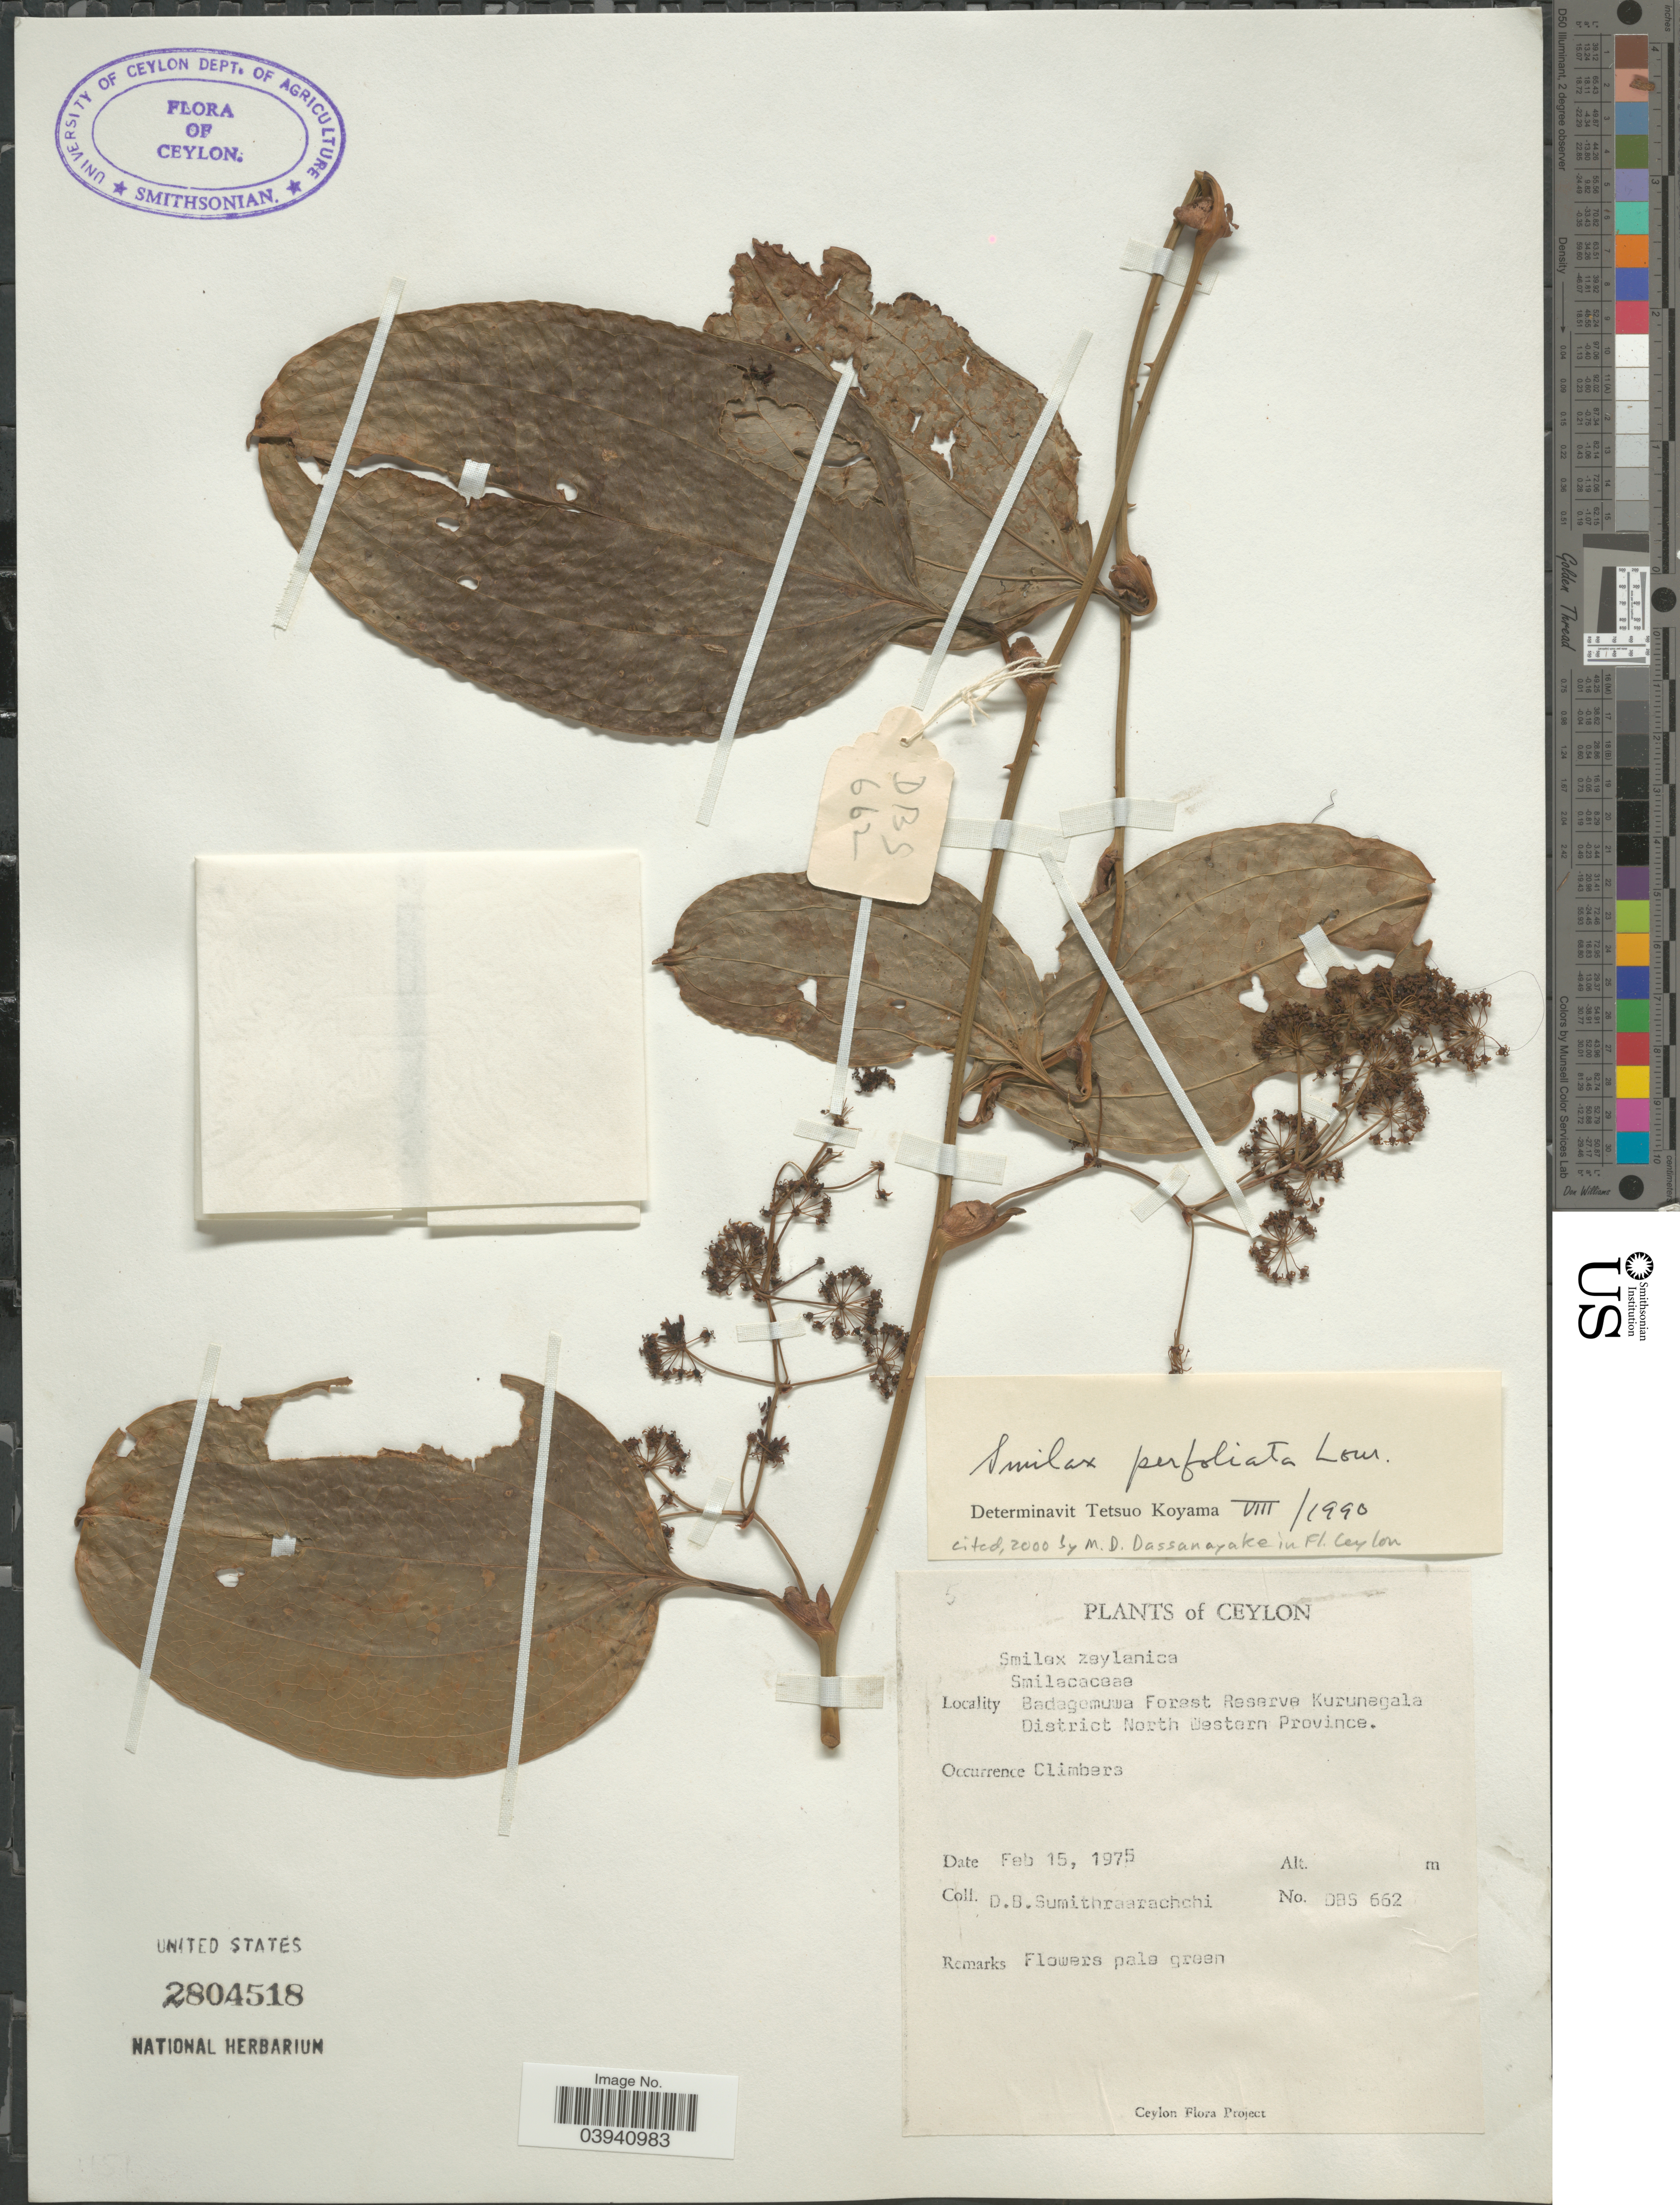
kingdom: Plantae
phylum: Tracheophyta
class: Liliopsida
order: Liliales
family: Smilacaceae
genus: Smilax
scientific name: Smilax perfoliata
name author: Lour.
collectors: D. B. Sumithraarachchi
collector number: DBS662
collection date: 1975-02-15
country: Sri Lanka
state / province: North Western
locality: Ceylon. Badagemuwa Forest Reserve Kurunegala District.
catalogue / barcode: US 2804518